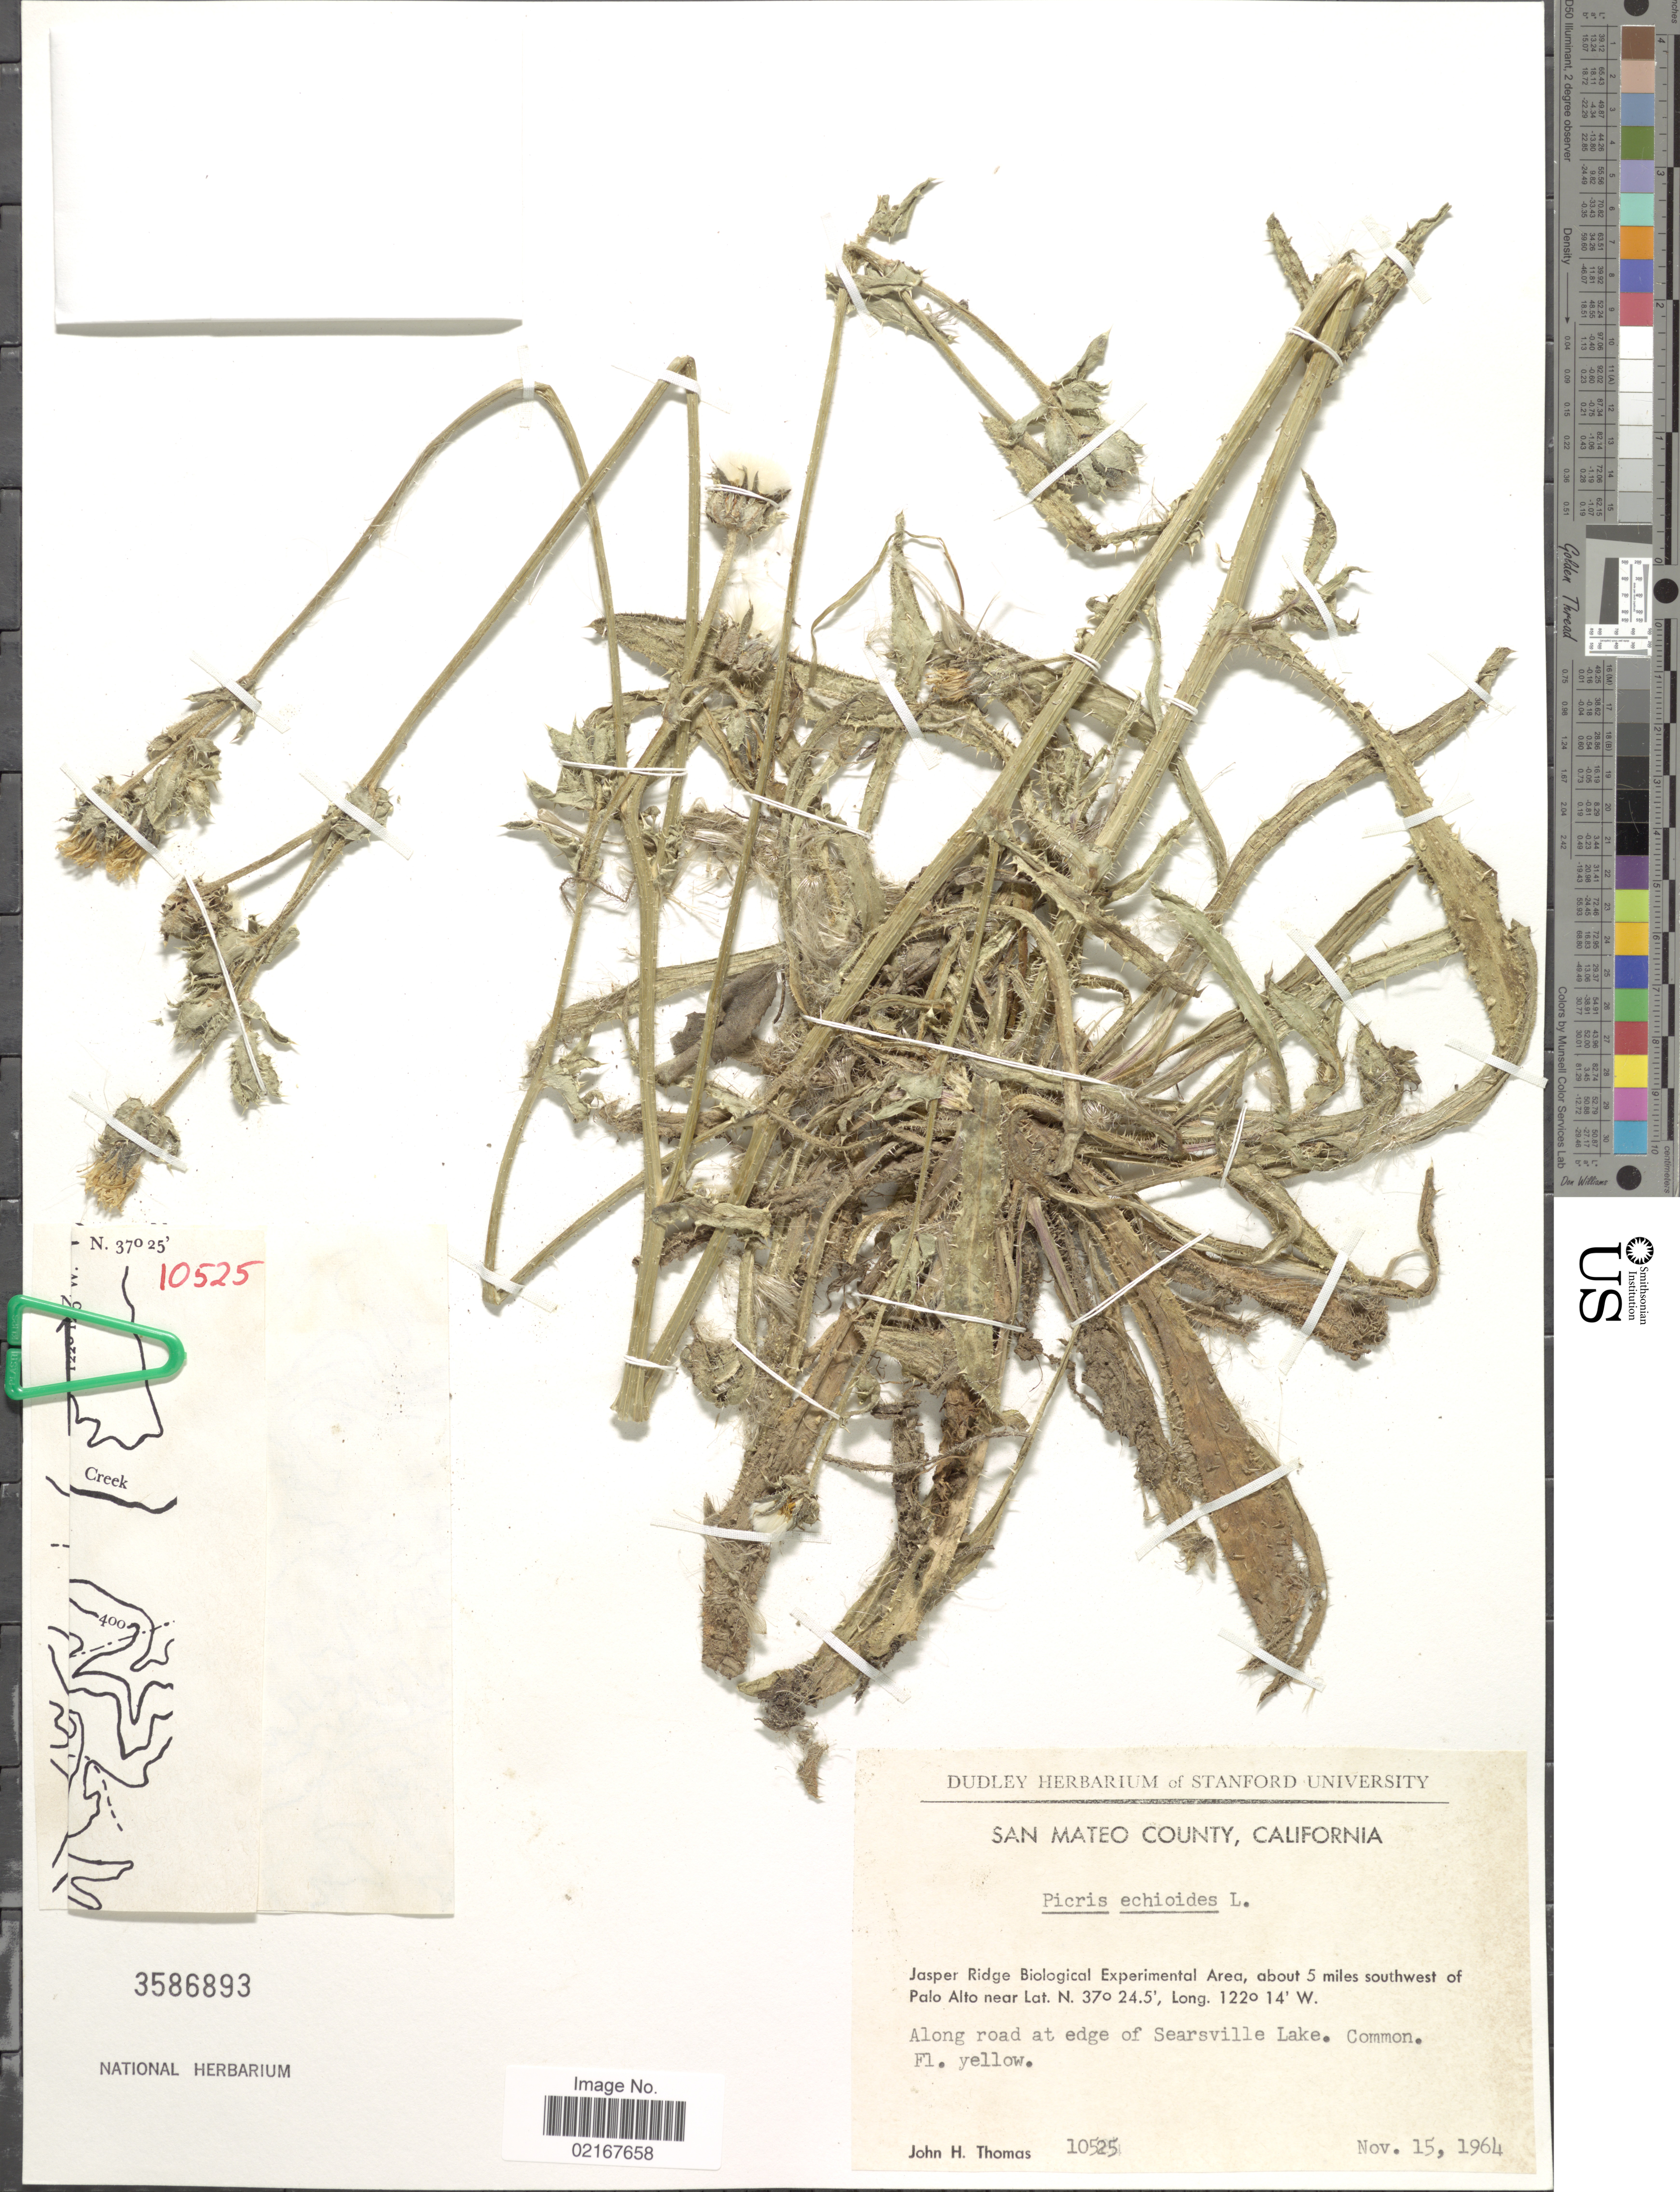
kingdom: Plantae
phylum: Tracheophyta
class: Magnoliopsida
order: Asterales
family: Asteraceae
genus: Helminthotheca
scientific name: Helminthotheca echioides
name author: (L.) Holub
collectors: J. H. Thomas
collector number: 10525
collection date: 1964-11-15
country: United States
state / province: California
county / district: San Mateo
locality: San Mateo County, Jasper Ridge Biological Experimental Area, about 5 miles southwest of Palo Alto, along road at edge of Searsville Lake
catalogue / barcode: US 3586893